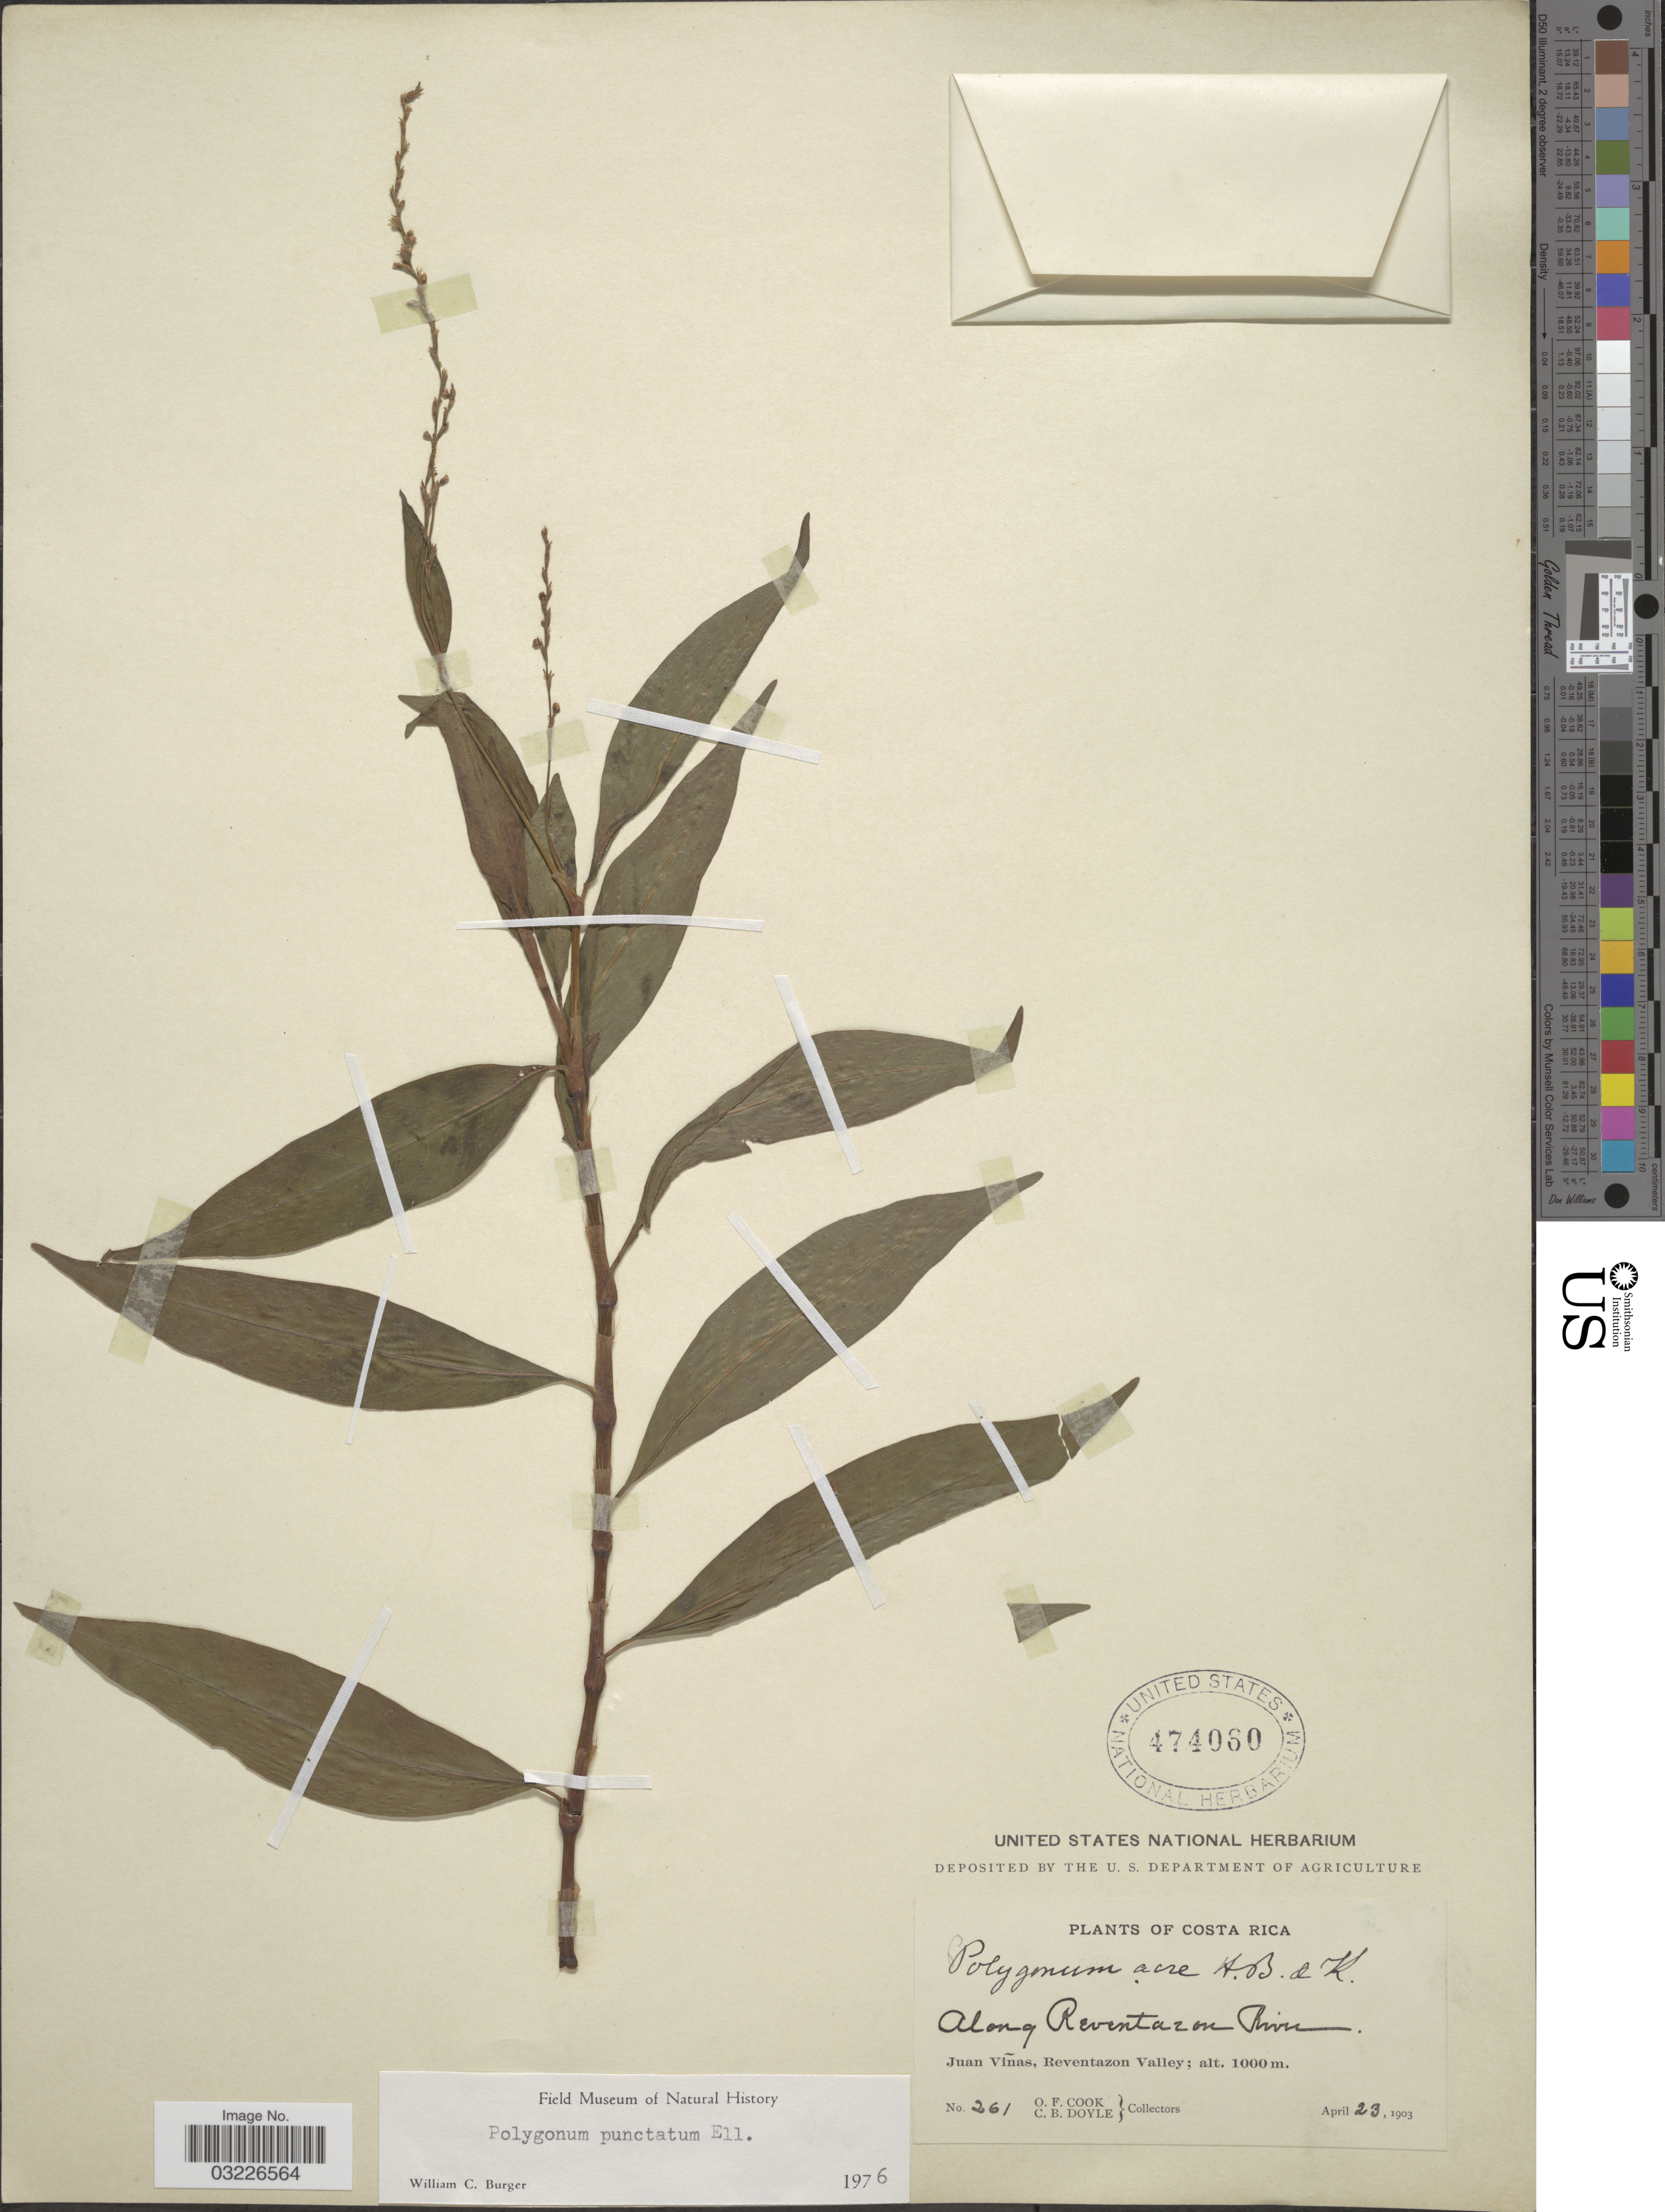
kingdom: Plantae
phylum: Tracheophyta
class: Magnoliopsida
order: Caryophyllales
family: Polygonaceae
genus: Persicaria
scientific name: Persicaria punctata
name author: (Elliott) Small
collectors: O. F. Cook & C. Doyle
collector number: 261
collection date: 1903-04-23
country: Costa Rica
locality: Along Reventazon River. Juan Viñas, Reventazon Valley.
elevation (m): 1000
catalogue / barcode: US 474060